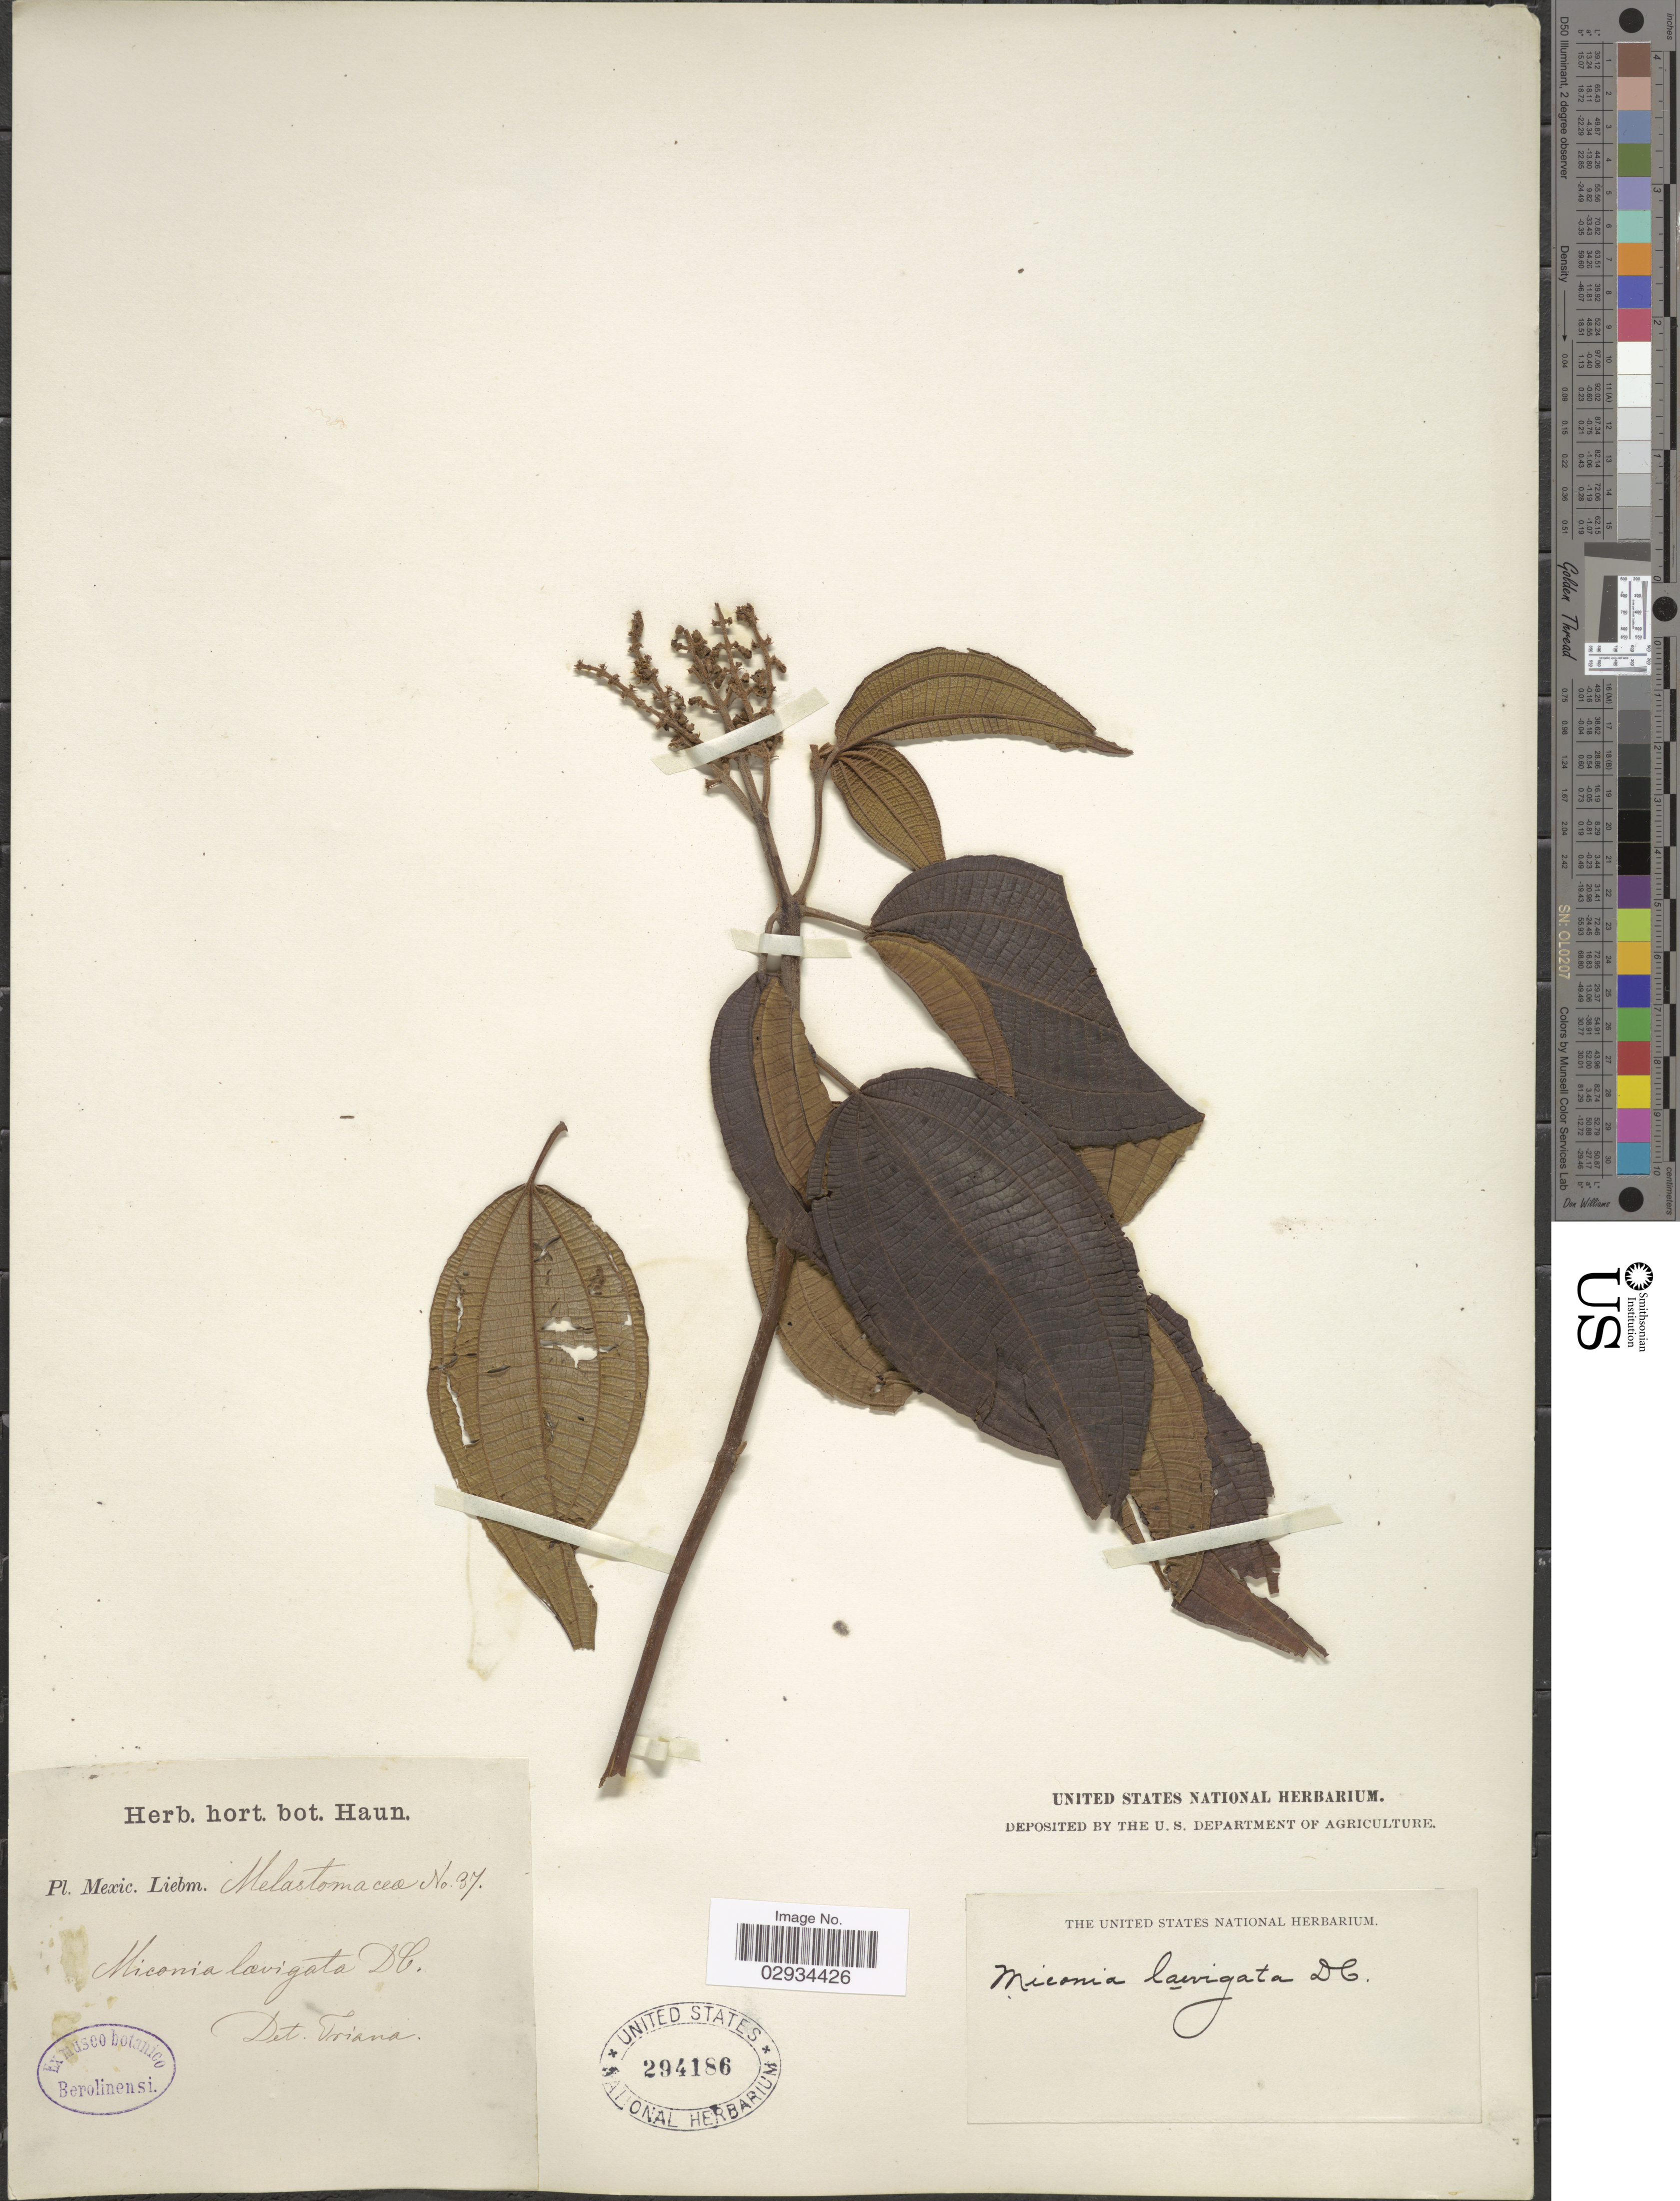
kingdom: Plantae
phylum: Tracheophyta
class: Magnoliopsida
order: Myrtales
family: Melastomataceae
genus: Miconia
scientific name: Miconia sylvatica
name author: (Schltdl.) Naudin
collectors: Liebmann, --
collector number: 37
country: Mexico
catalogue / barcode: US 294186